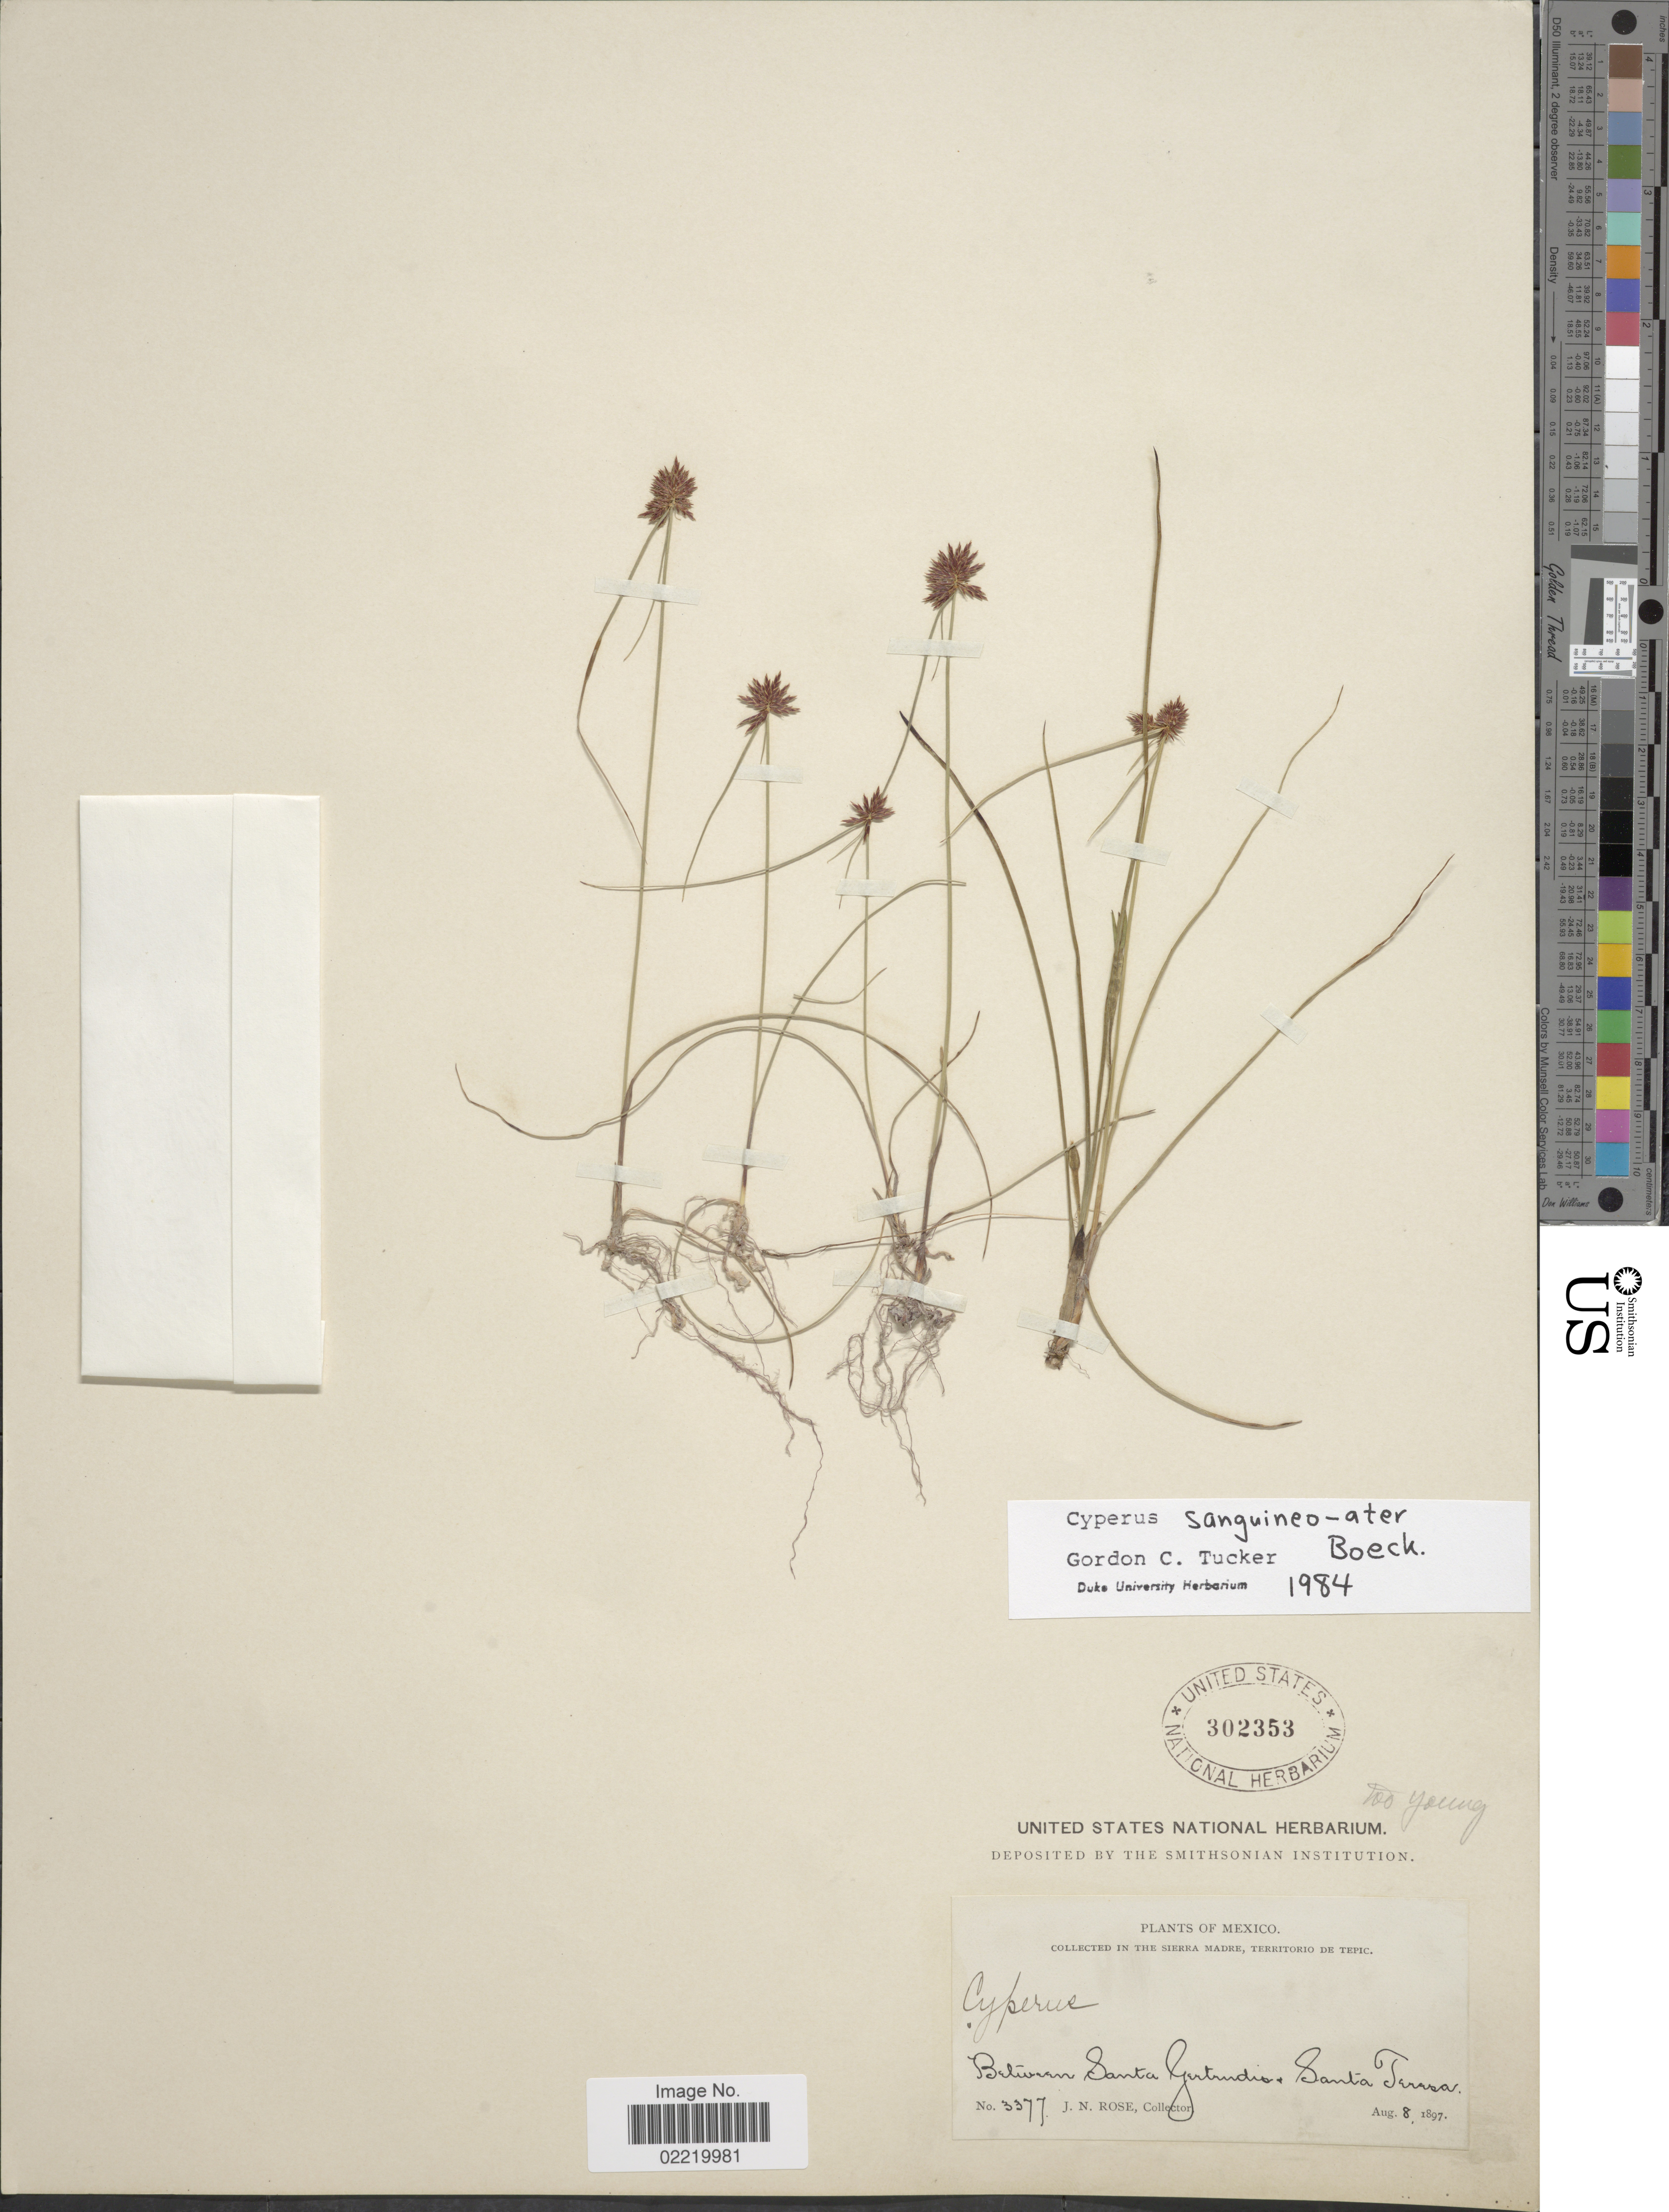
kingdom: Plantae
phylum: Tracheophyta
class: Liliopsida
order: Poales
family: Cyperaceae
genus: Cyperus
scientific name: Cyperus sanguineoater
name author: Boeckeler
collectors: J. N. Rose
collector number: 3377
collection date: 1897-08-08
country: Mexico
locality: In the Sierra Madre, Territorio de Tepic, between Santa Gertrindis + Santa Teresa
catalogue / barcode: US 302353